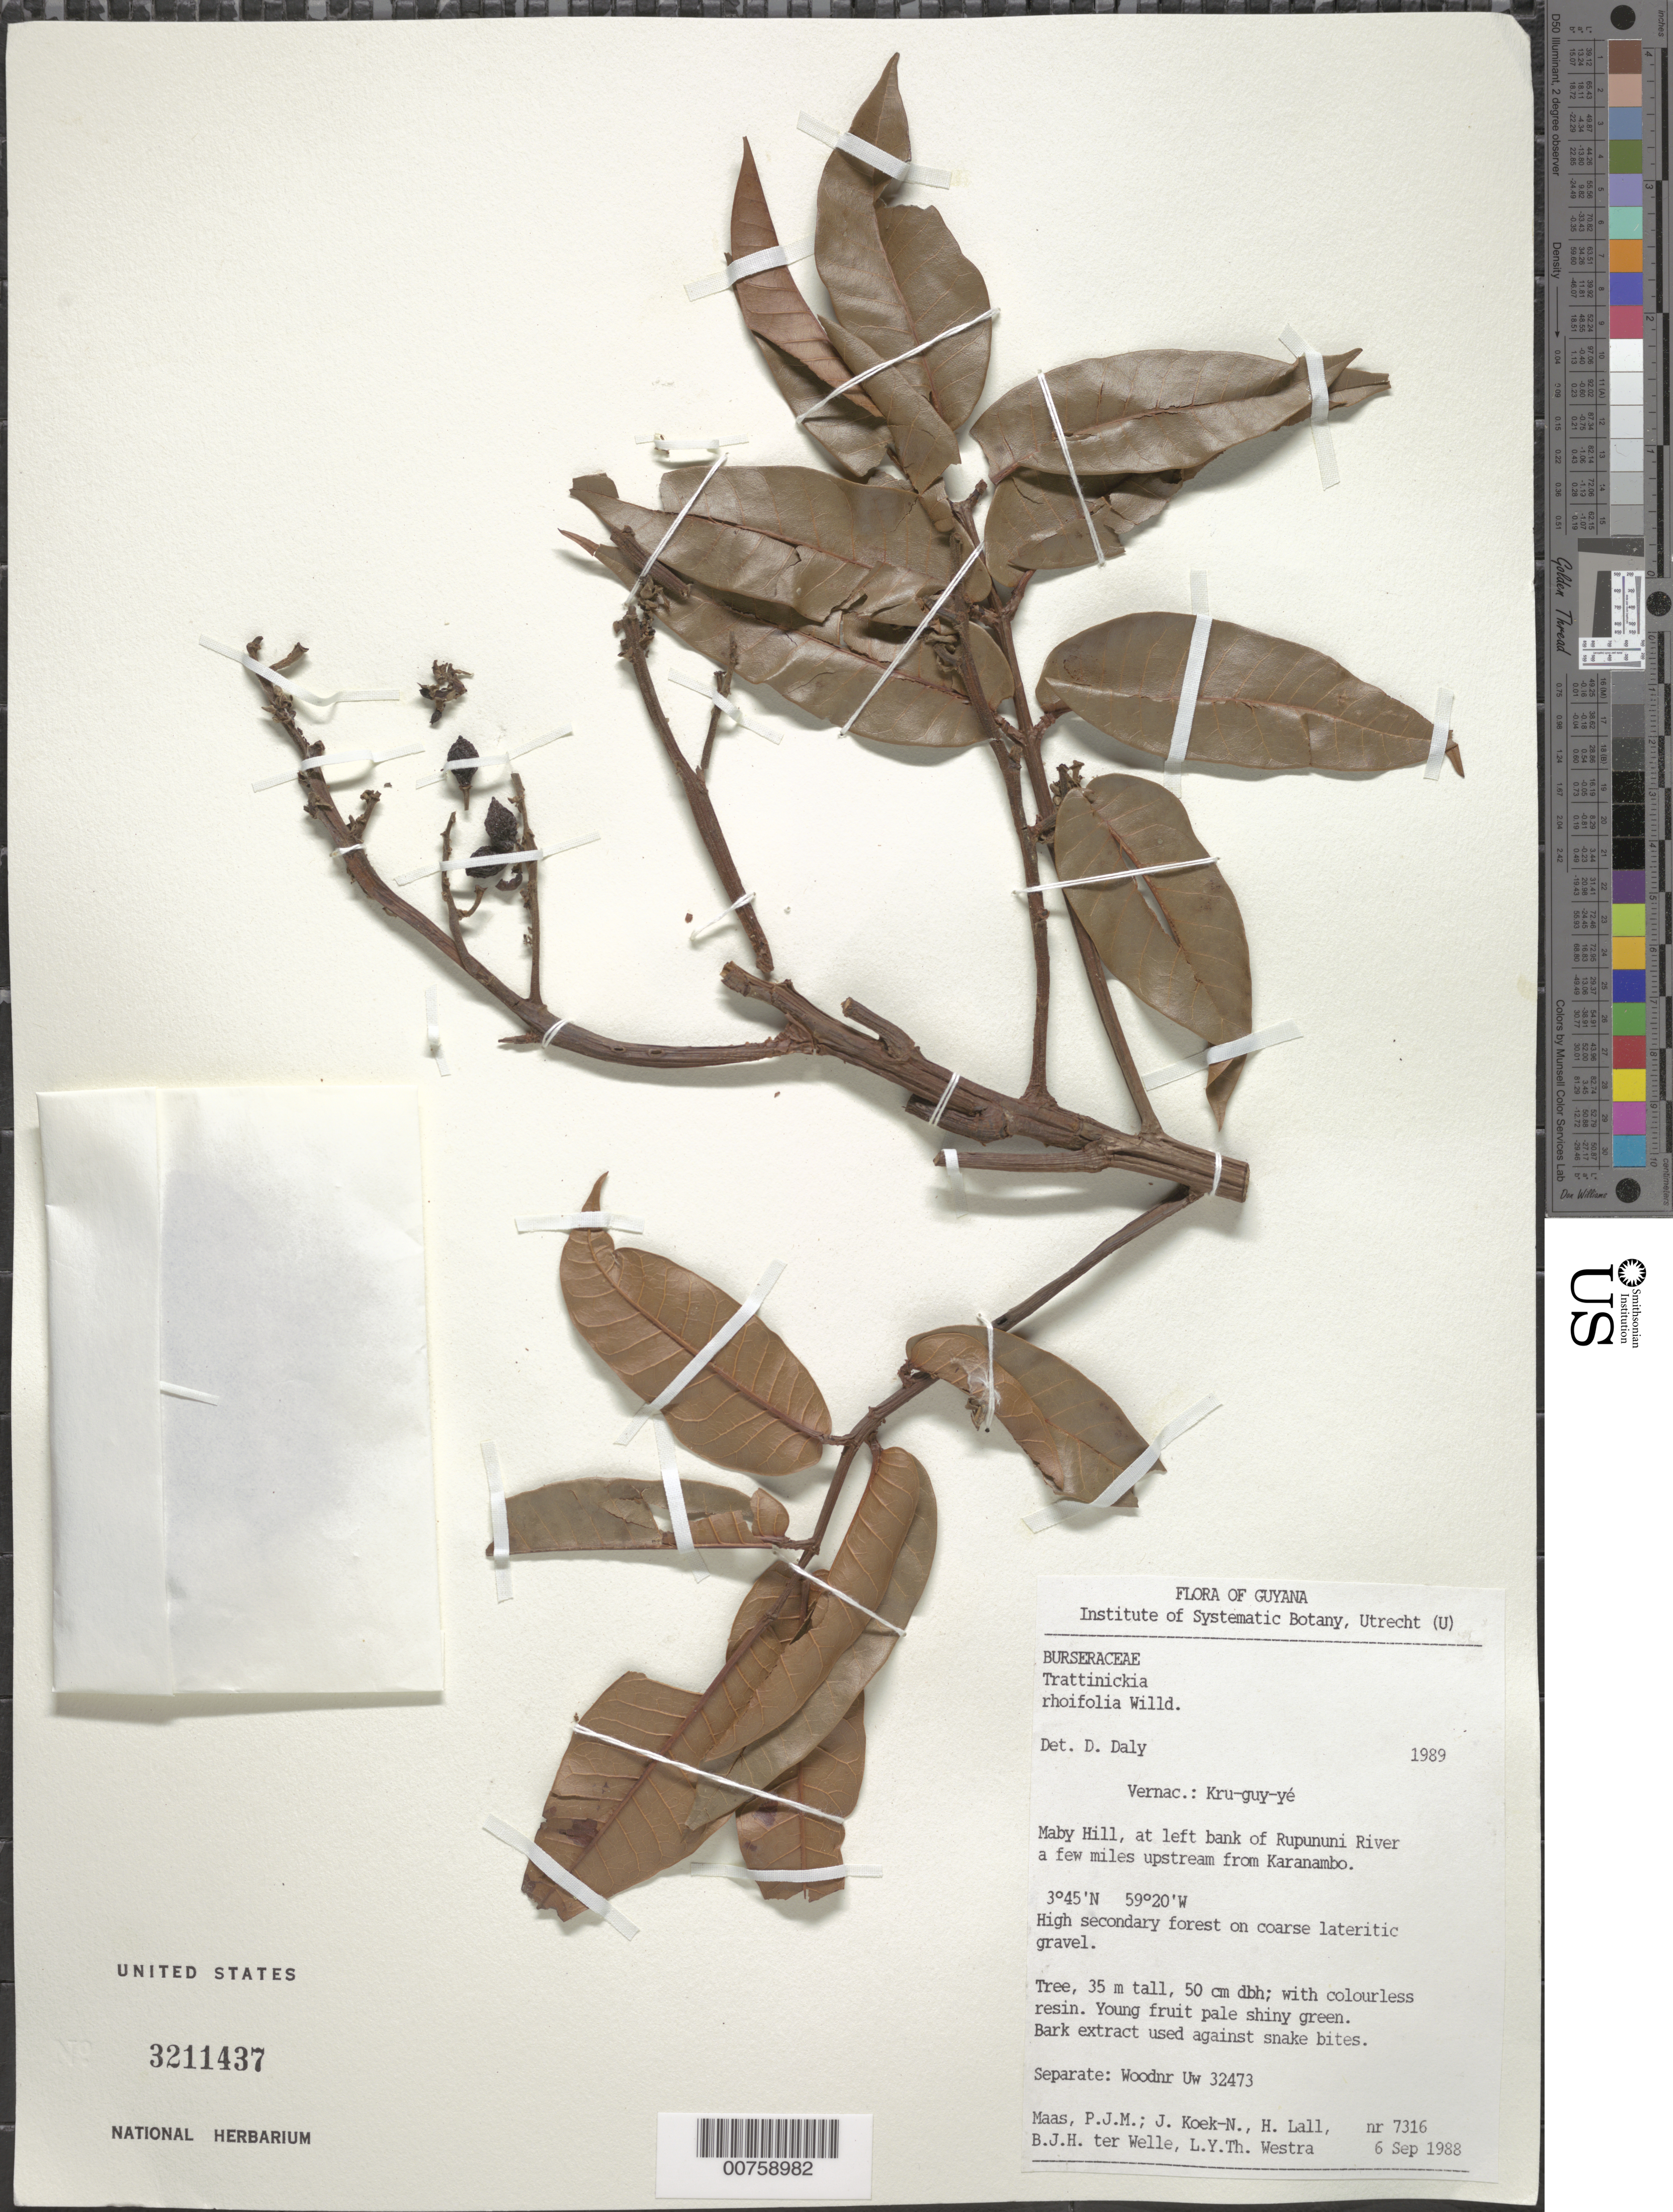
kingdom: Plantae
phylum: Tracheophyta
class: Magnoliopsida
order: Sapindales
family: Burseraceae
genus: Trattinnickia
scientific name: Trattinnickia rhoifolia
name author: Willd.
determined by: Daly, D. C.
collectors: P. Maas, J. Koek-Noorman, H. Lall, B. Welle & L. Y. T. Westra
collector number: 7316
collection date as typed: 6-Sep-88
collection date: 1988-09-06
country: Guyana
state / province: U. Takutu-U. Essequibo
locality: Maby Hill, at left bank of Rupununi River a few miles upstream from Karanambo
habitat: High secondary forest on coarse lateritic gravel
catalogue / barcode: US 3211437